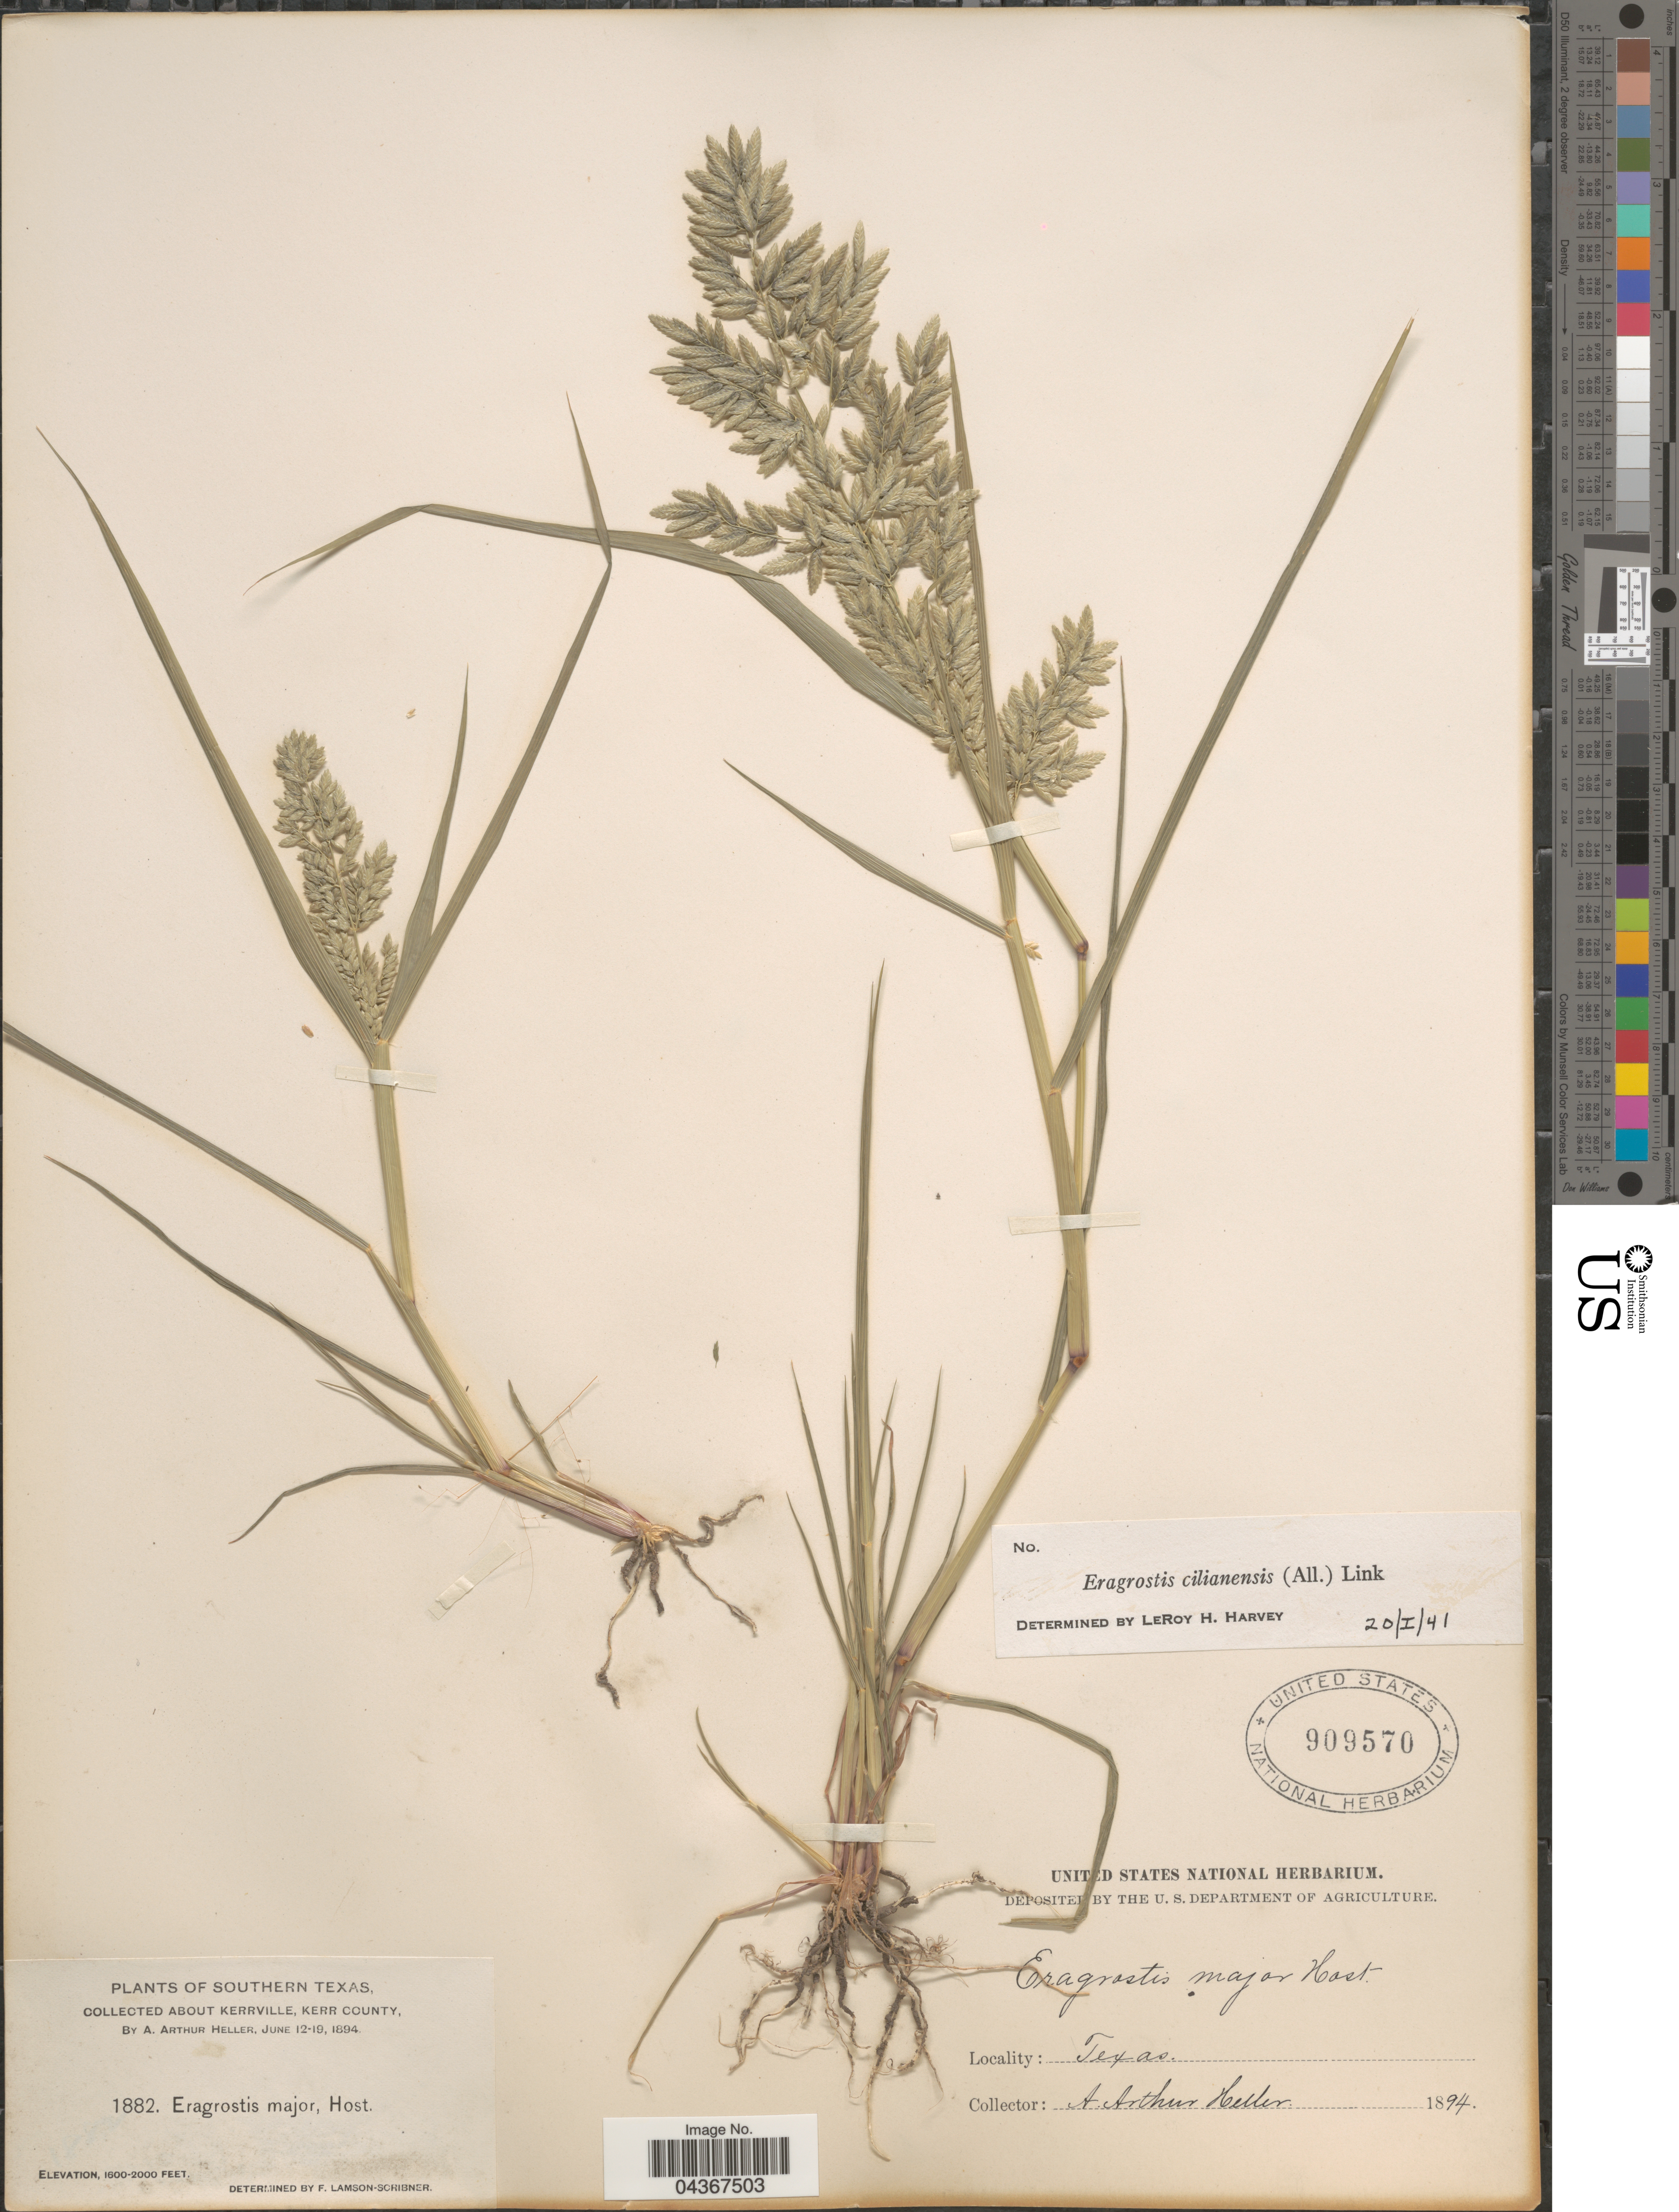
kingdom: Plantae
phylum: Tracheophyta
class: Liliopsida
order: Poales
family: Poaceae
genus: Eragrostis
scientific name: Eragrostis cilianensis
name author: (Bellardi) Vignolo ex Janch.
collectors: A. A. Heller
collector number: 1882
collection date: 1894-06-12/1894-06-19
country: United States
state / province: Texas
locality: Southern Texas. About Kerrville, Kerr County.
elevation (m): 488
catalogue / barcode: US 909570